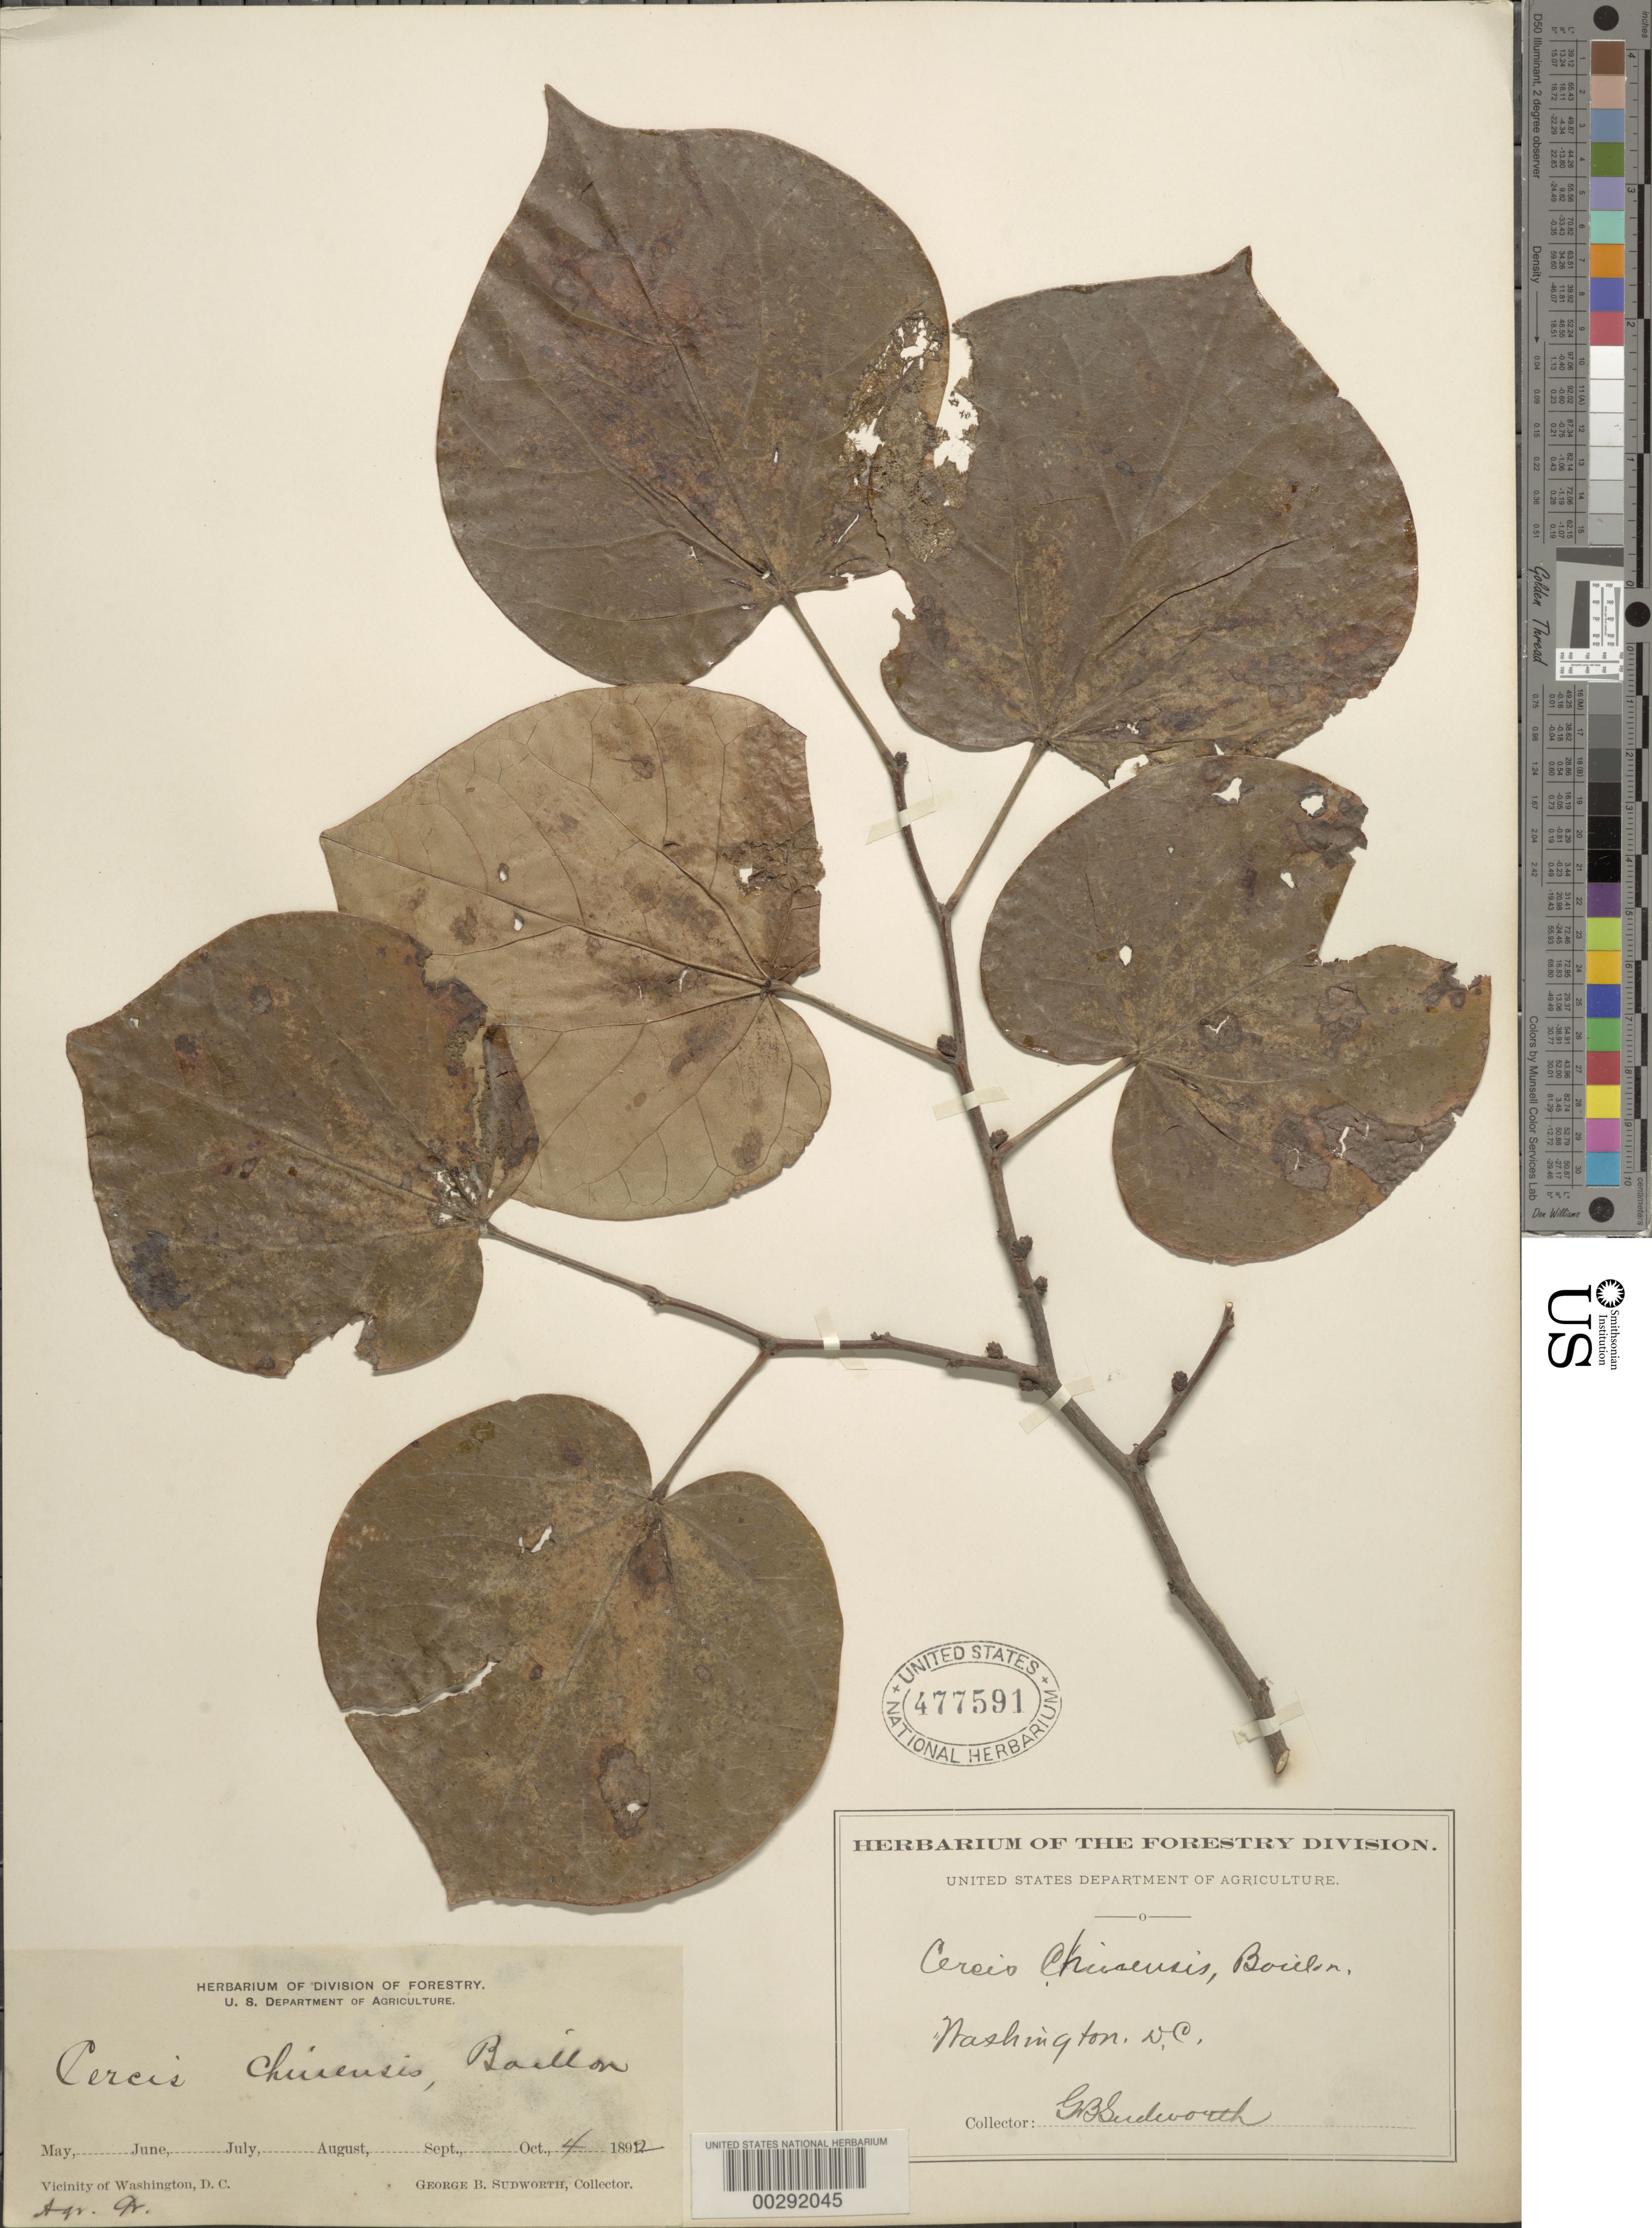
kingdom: Plantae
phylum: Tracheophyta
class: Magnoliopsida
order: Fabales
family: Fabaceae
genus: Cercis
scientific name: Cercis chinensis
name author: Bunge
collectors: G. B. Sudworth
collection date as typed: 04 Oct 1892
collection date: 1892-10-04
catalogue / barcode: US 477591